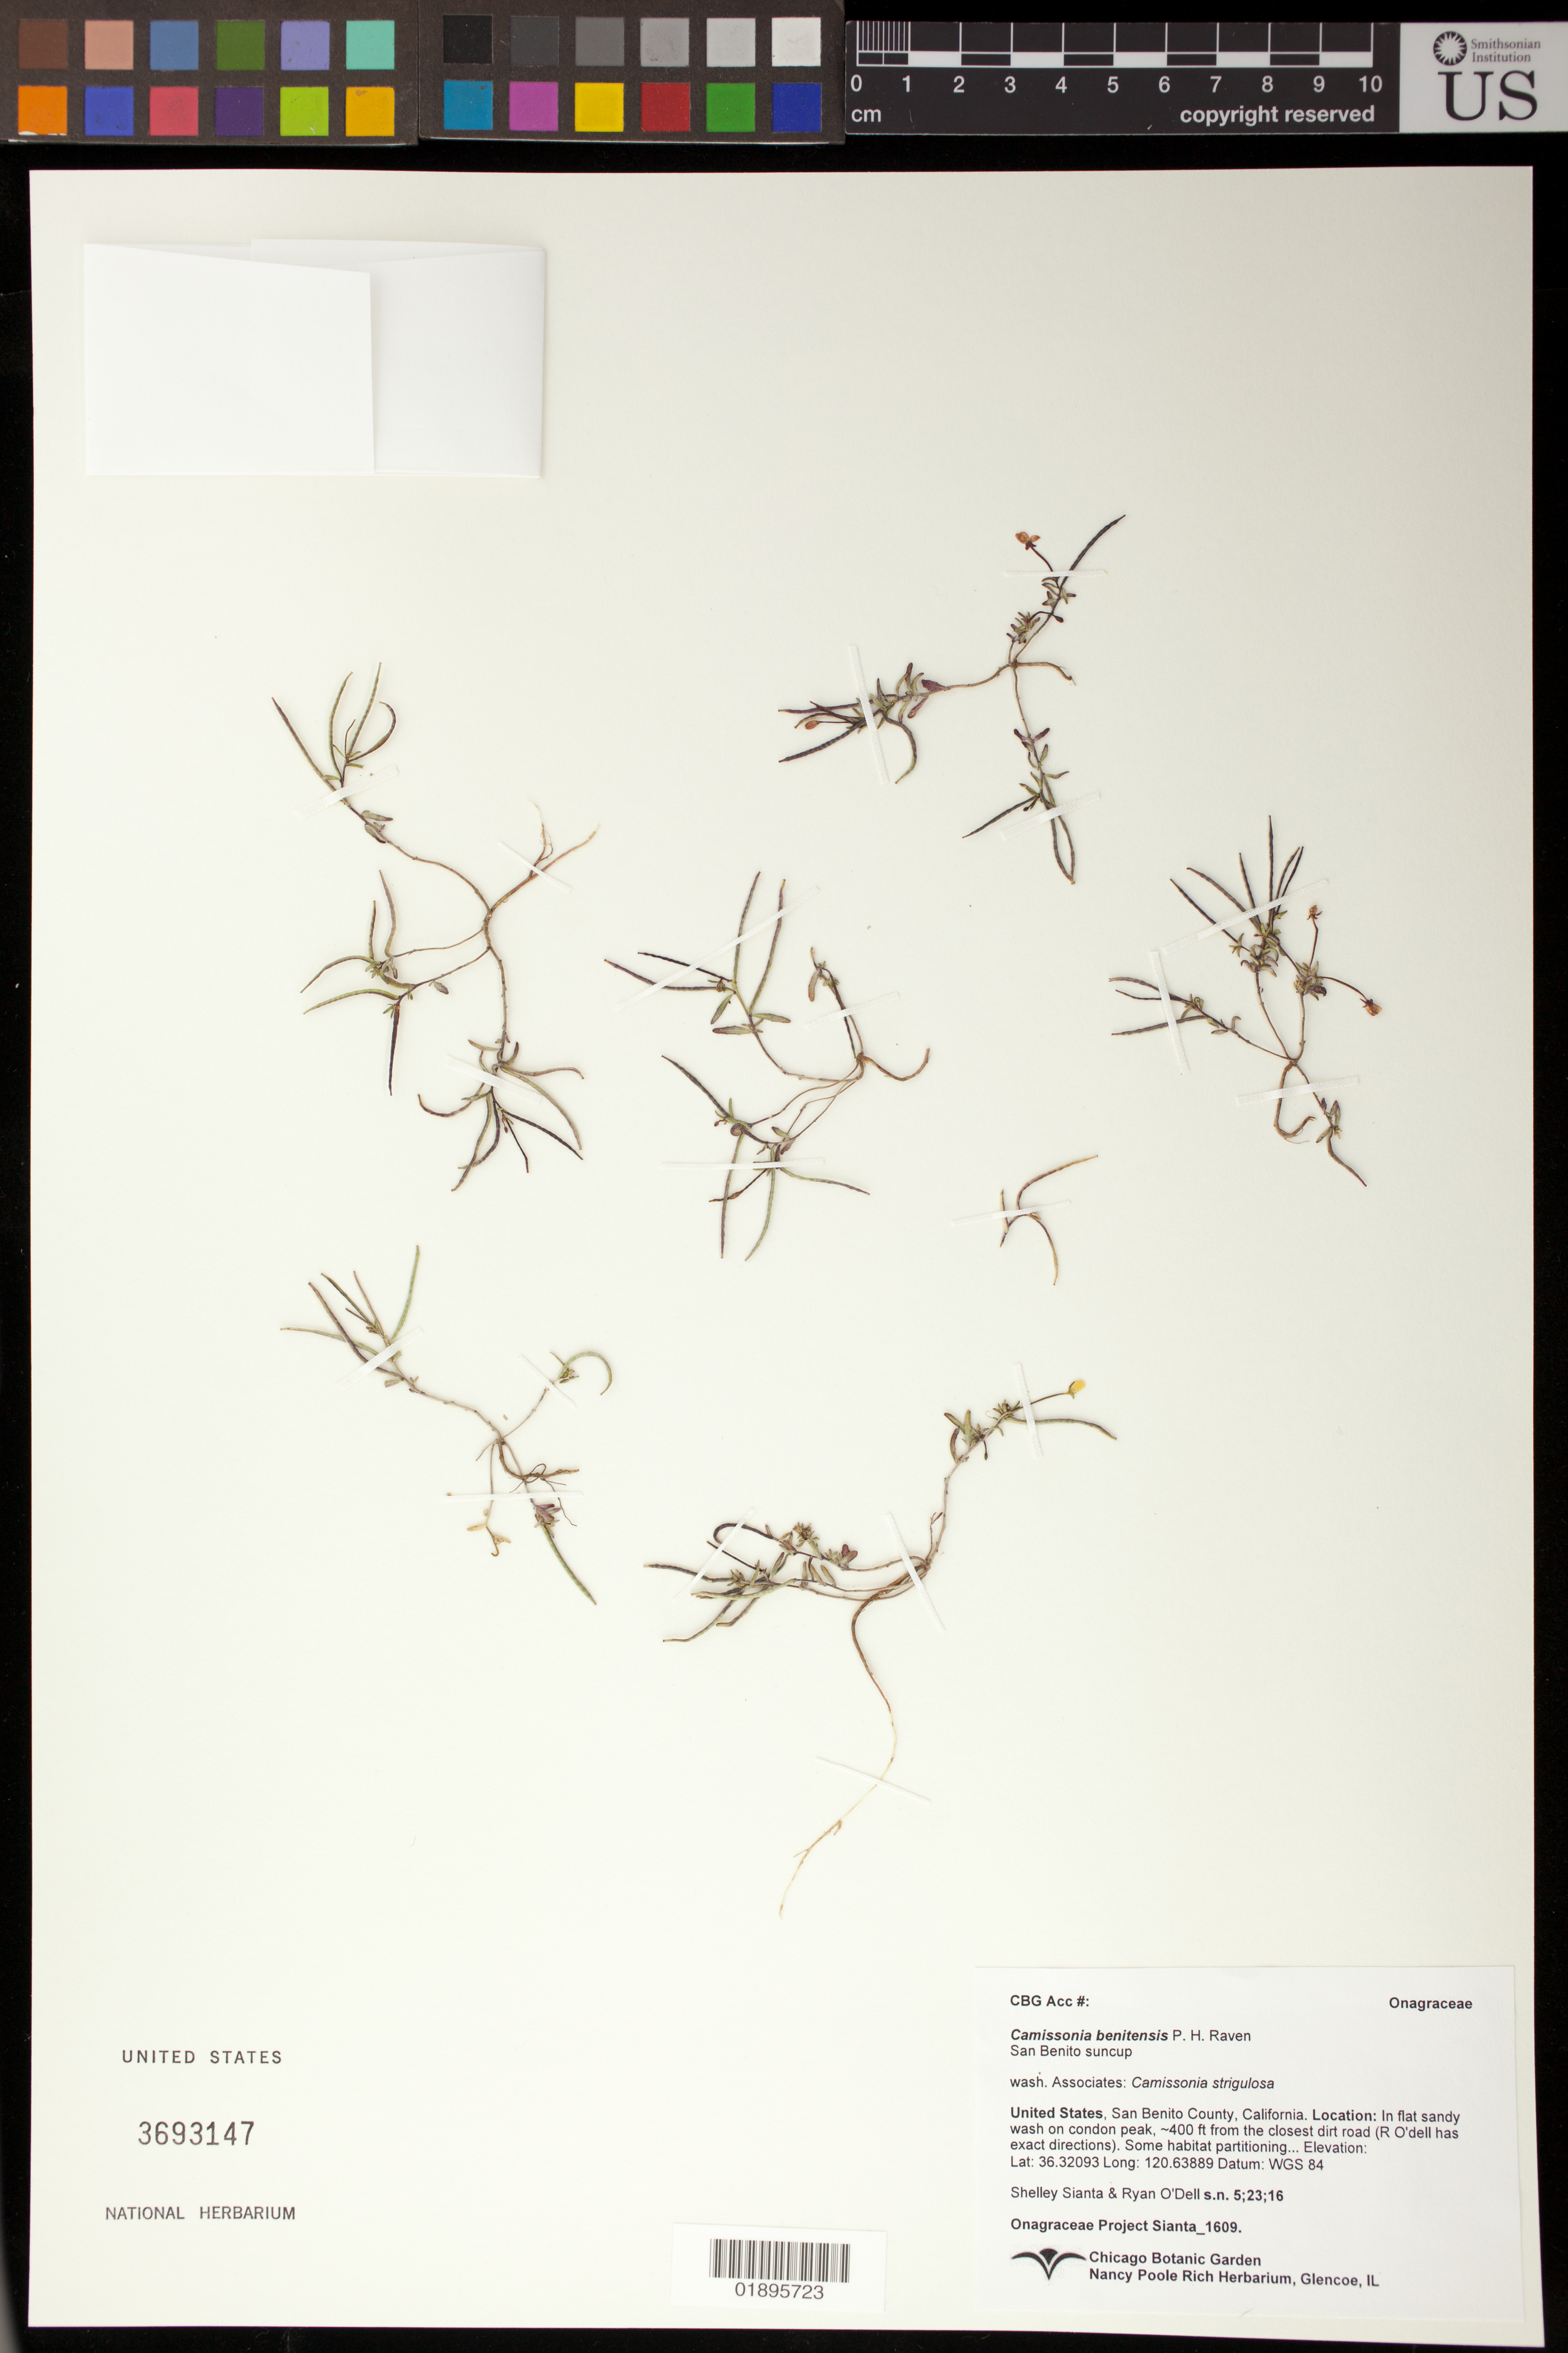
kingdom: Plantae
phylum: Tracheophyta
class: Magnoliopsida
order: Myrtales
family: Onagraceae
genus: Camissonia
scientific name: Camissonia benitensis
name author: P.H. Raven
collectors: S. Sianta & R. O'Dell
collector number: Sianta 1609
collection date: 2016-05-23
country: United States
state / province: California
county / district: San Benito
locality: In flat sandy wash on Condon Peak, ~400 ft from the closest dirt road (R O'dell has exact directions)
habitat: flat sandy wash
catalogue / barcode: US 3693147